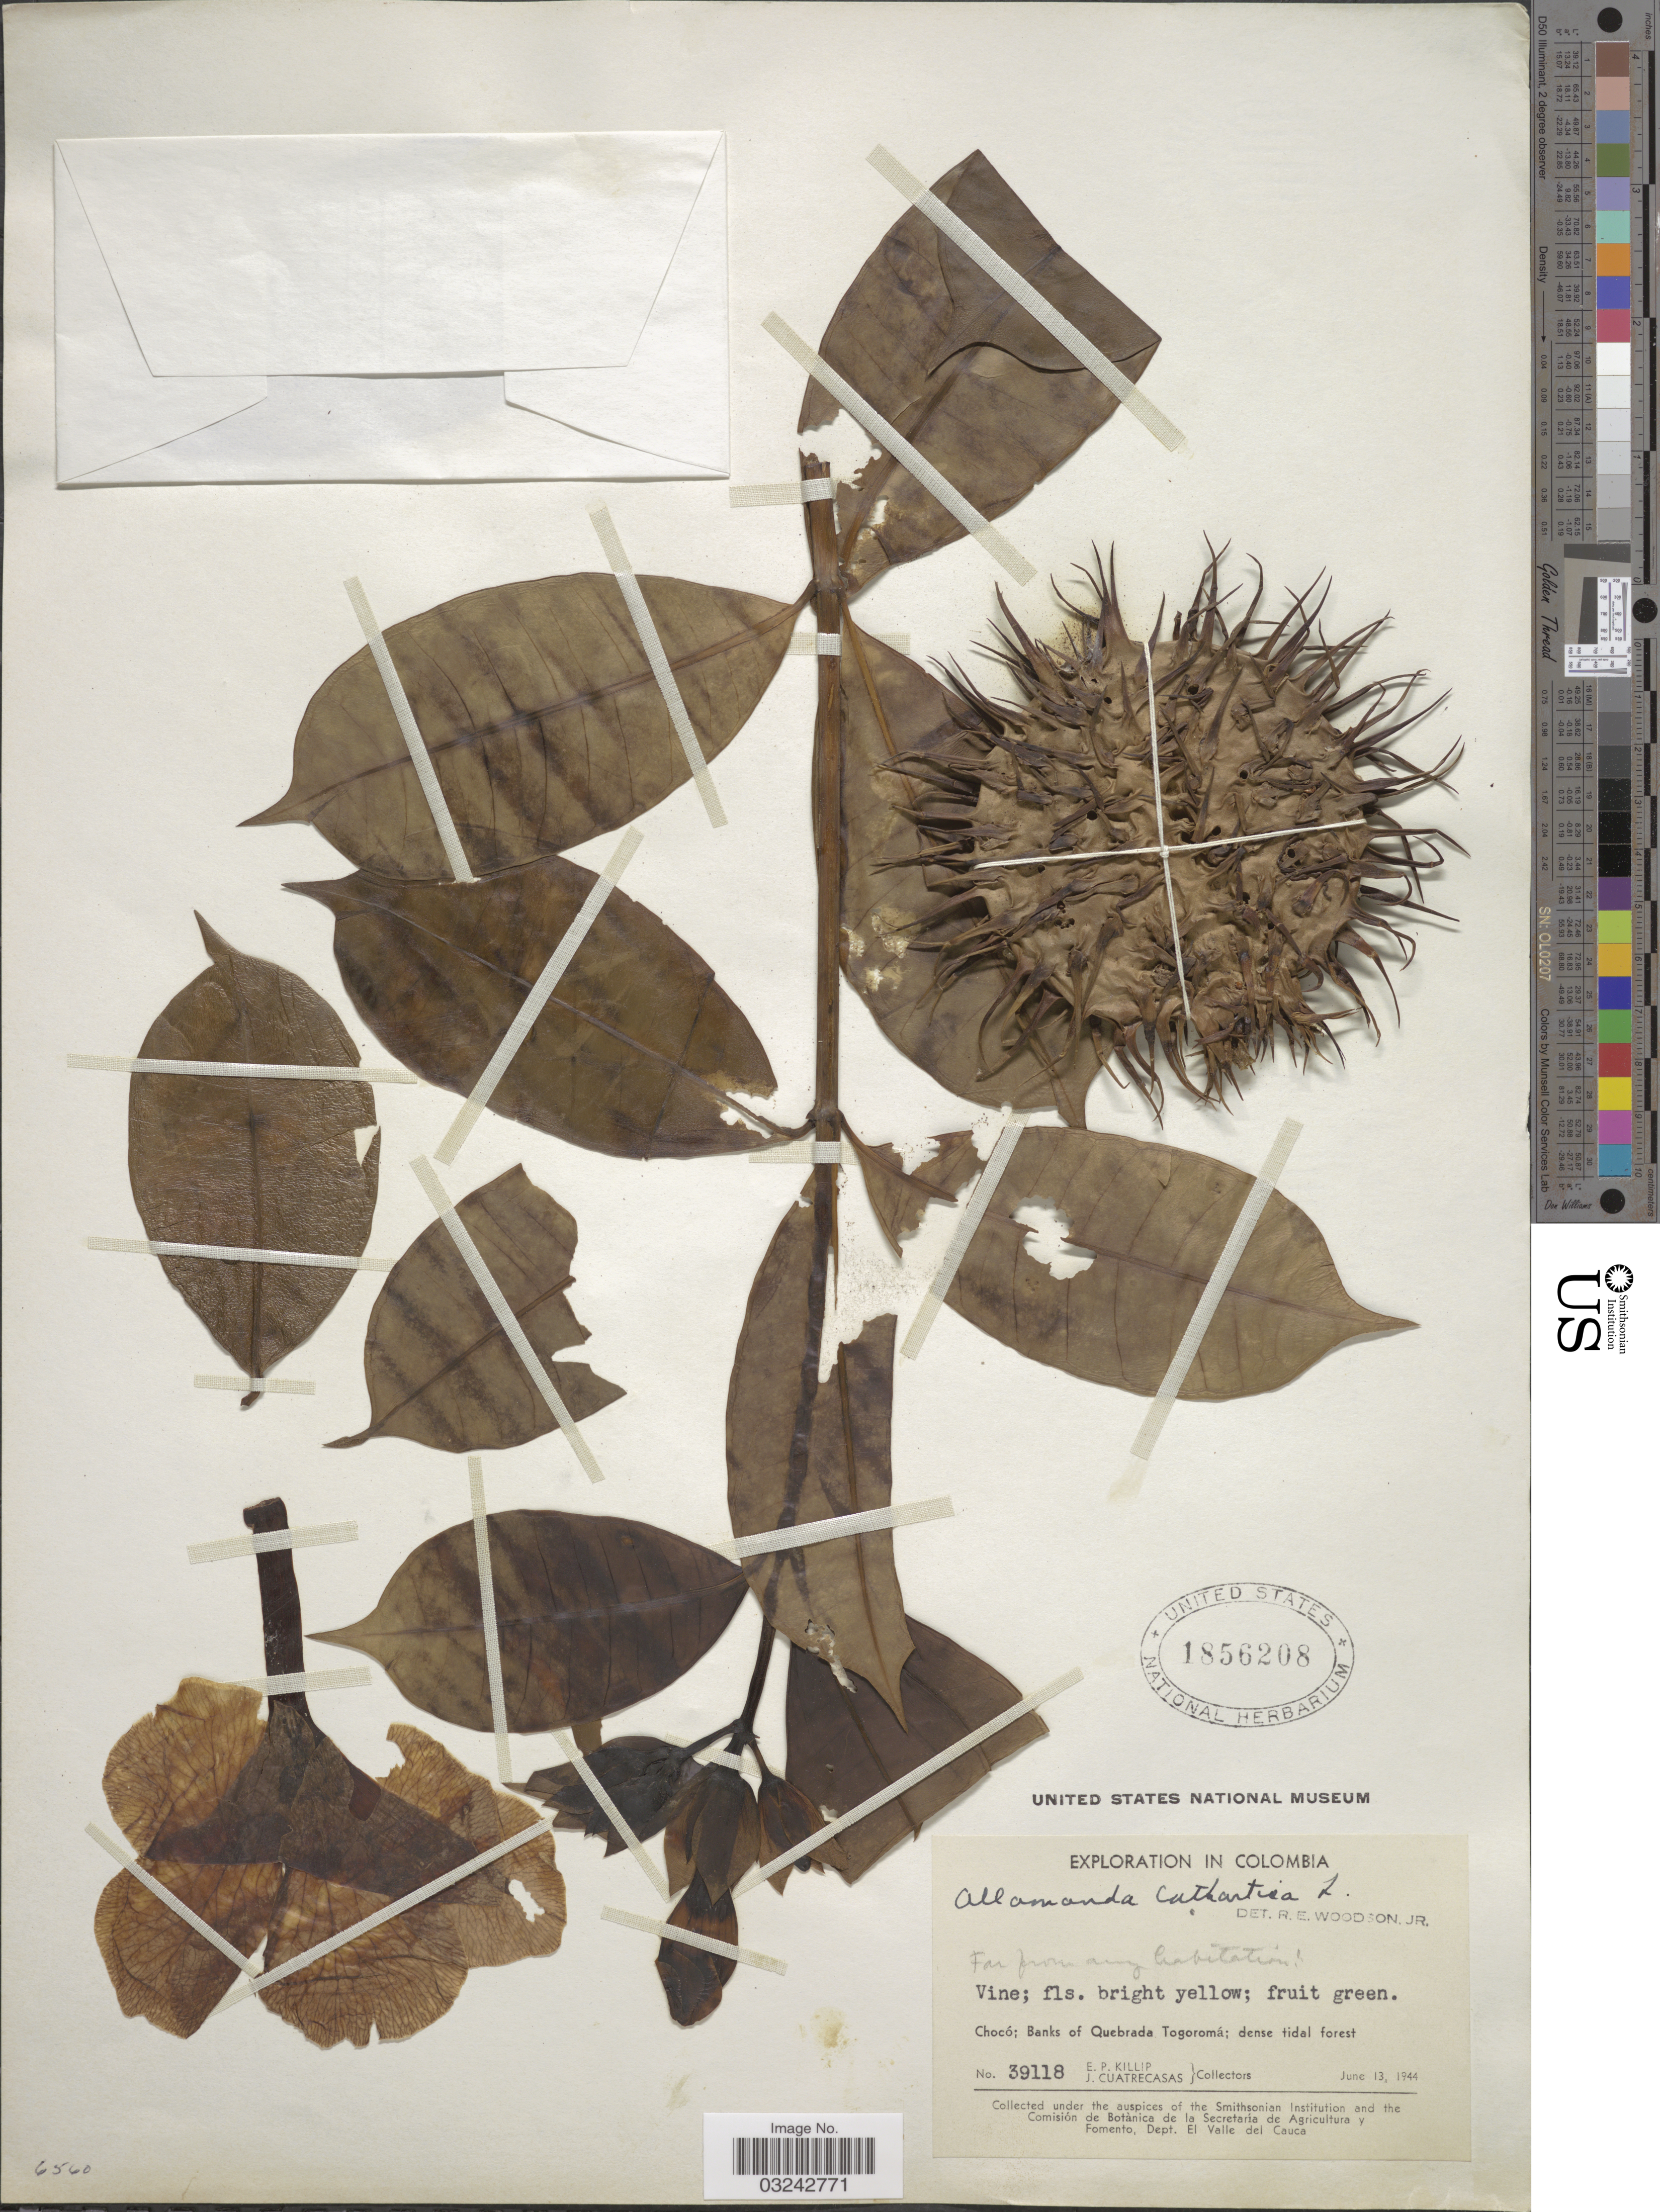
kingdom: Plantae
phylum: Tracheophyta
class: Magnoliopsida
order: Gentianales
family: Apocynaceae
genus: Allamanda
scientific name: Allamanda cathartica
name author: L.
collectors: E. P. Killip & J. Cuatrecasas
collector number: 39118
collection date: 1944-06-13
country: Colombia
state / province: Chocó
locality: Banks of Quebrada Togoromá; dense tidal forest.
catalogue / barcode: US 1856208